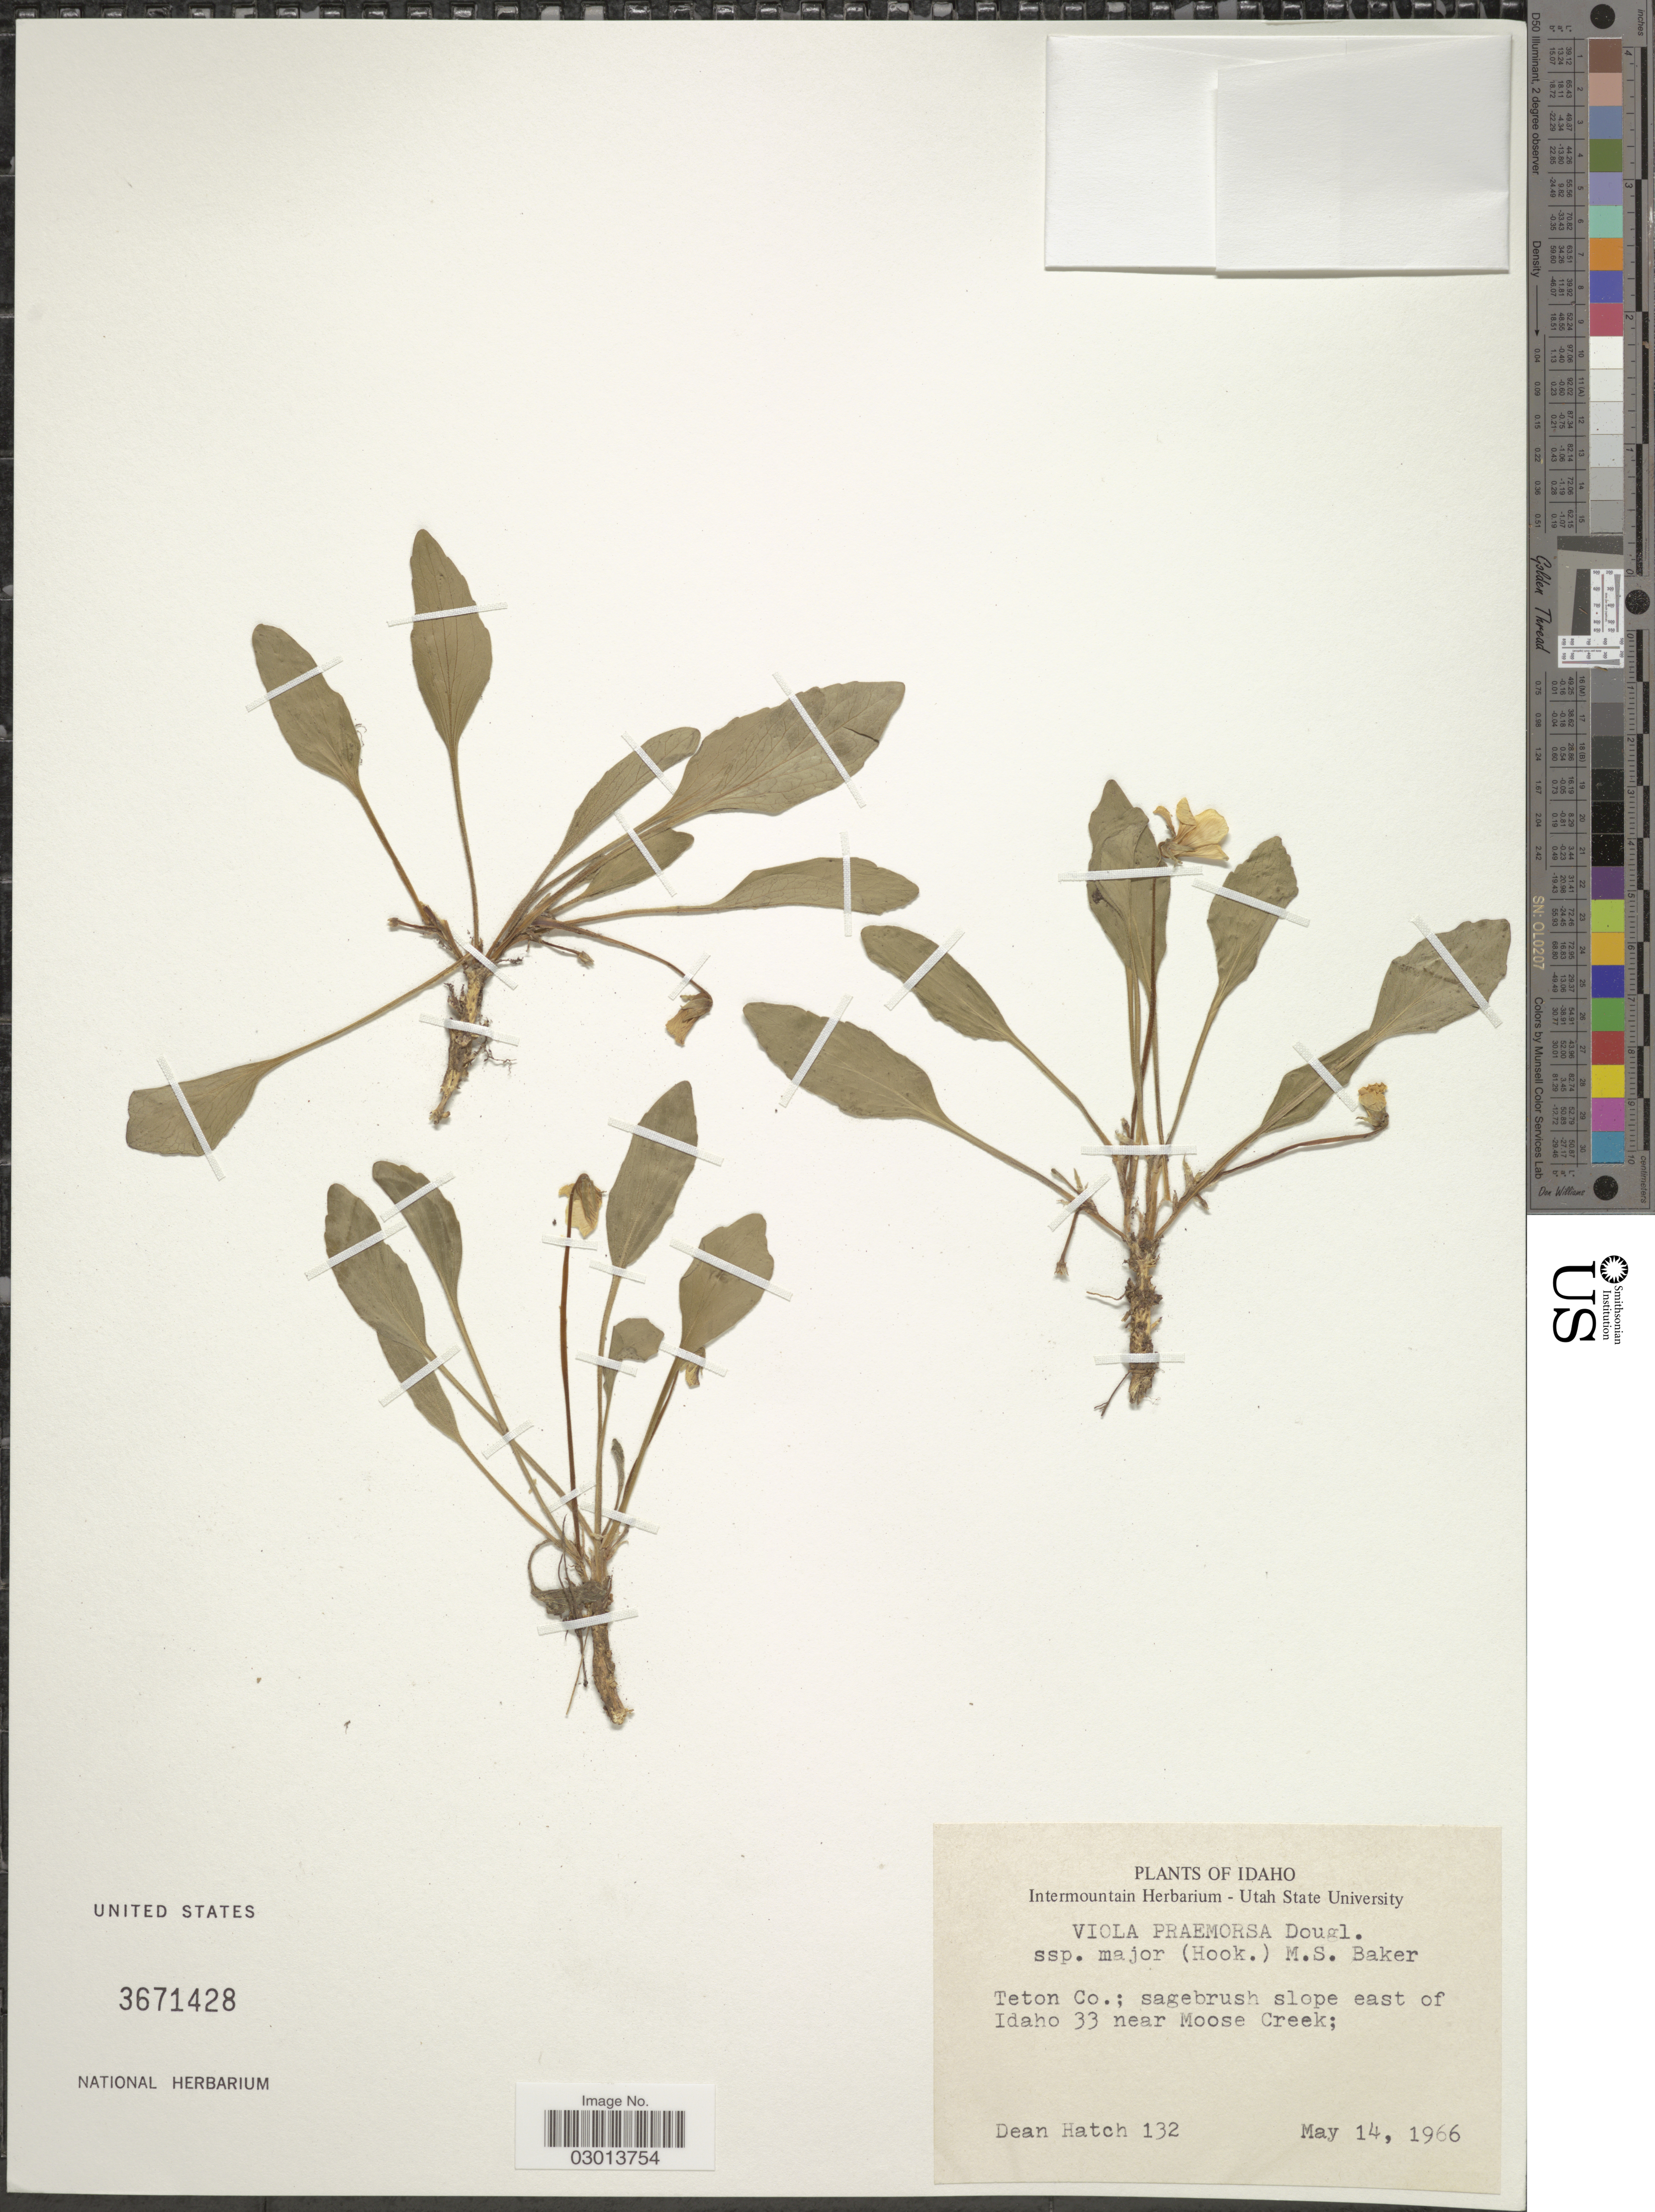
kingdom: Plantae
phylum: Tracheophyta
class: Magnoliopsida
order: Malpighiales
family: Violaceae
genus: Viola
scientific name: Viola praemorsa subsp. major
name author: (Hook.) M.S. Baker & Clausen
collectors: D. Hatch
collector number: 132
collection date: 1966-05-14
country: United States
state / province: Idaho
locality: Teton Co.; Sagebrush slope east of Idaho 33 near Moose Creek.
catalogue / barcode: US 3671428